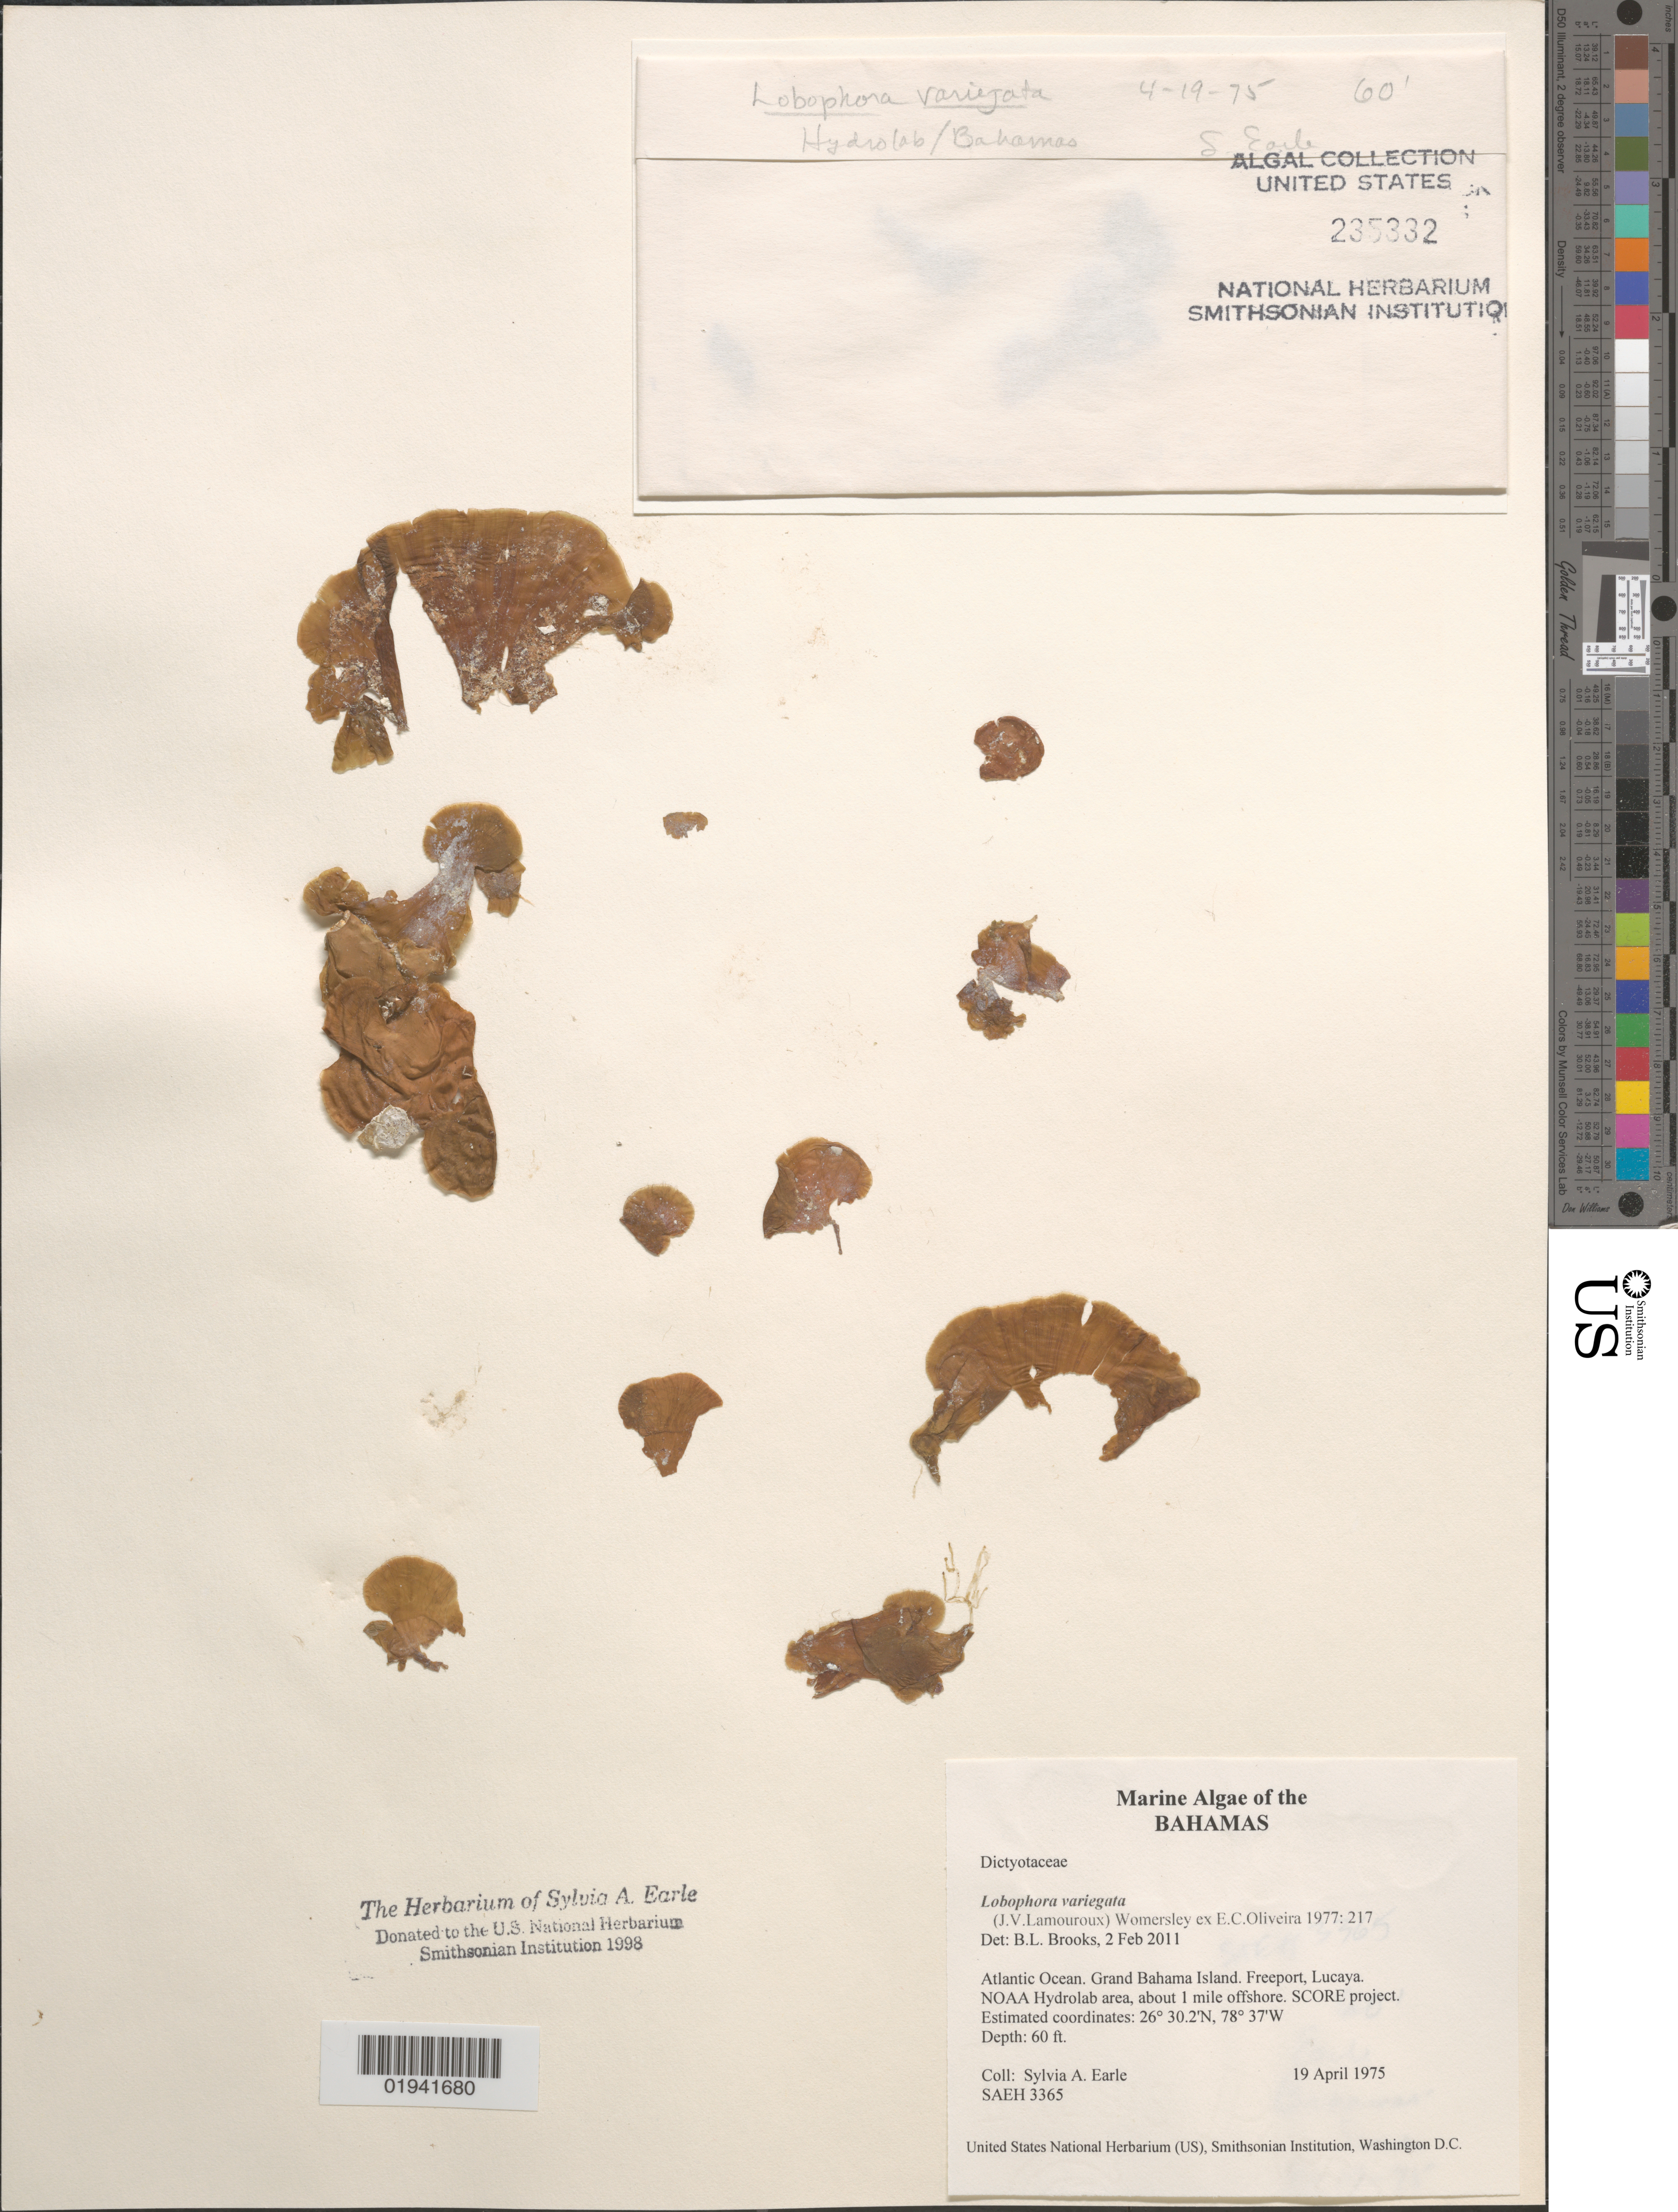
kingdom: Chromista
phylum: Ochrophyta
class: Phaeophyceae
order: Dictyotales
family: Dictyotaceae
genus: Lobophora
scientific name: Lobophora variegata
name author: (J.V.Lamouroux) Womersley & E.C. Oliveira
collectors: S. A. Earle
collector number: SAEH3365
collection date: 1975-04-19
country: Bahamas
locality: Atlantic Ocean. Grand Bahama Island. Freeport, Lucaya. NOAA Hydrolab area, about 1 mile offshore. SCORE project.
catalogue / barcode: US 235332